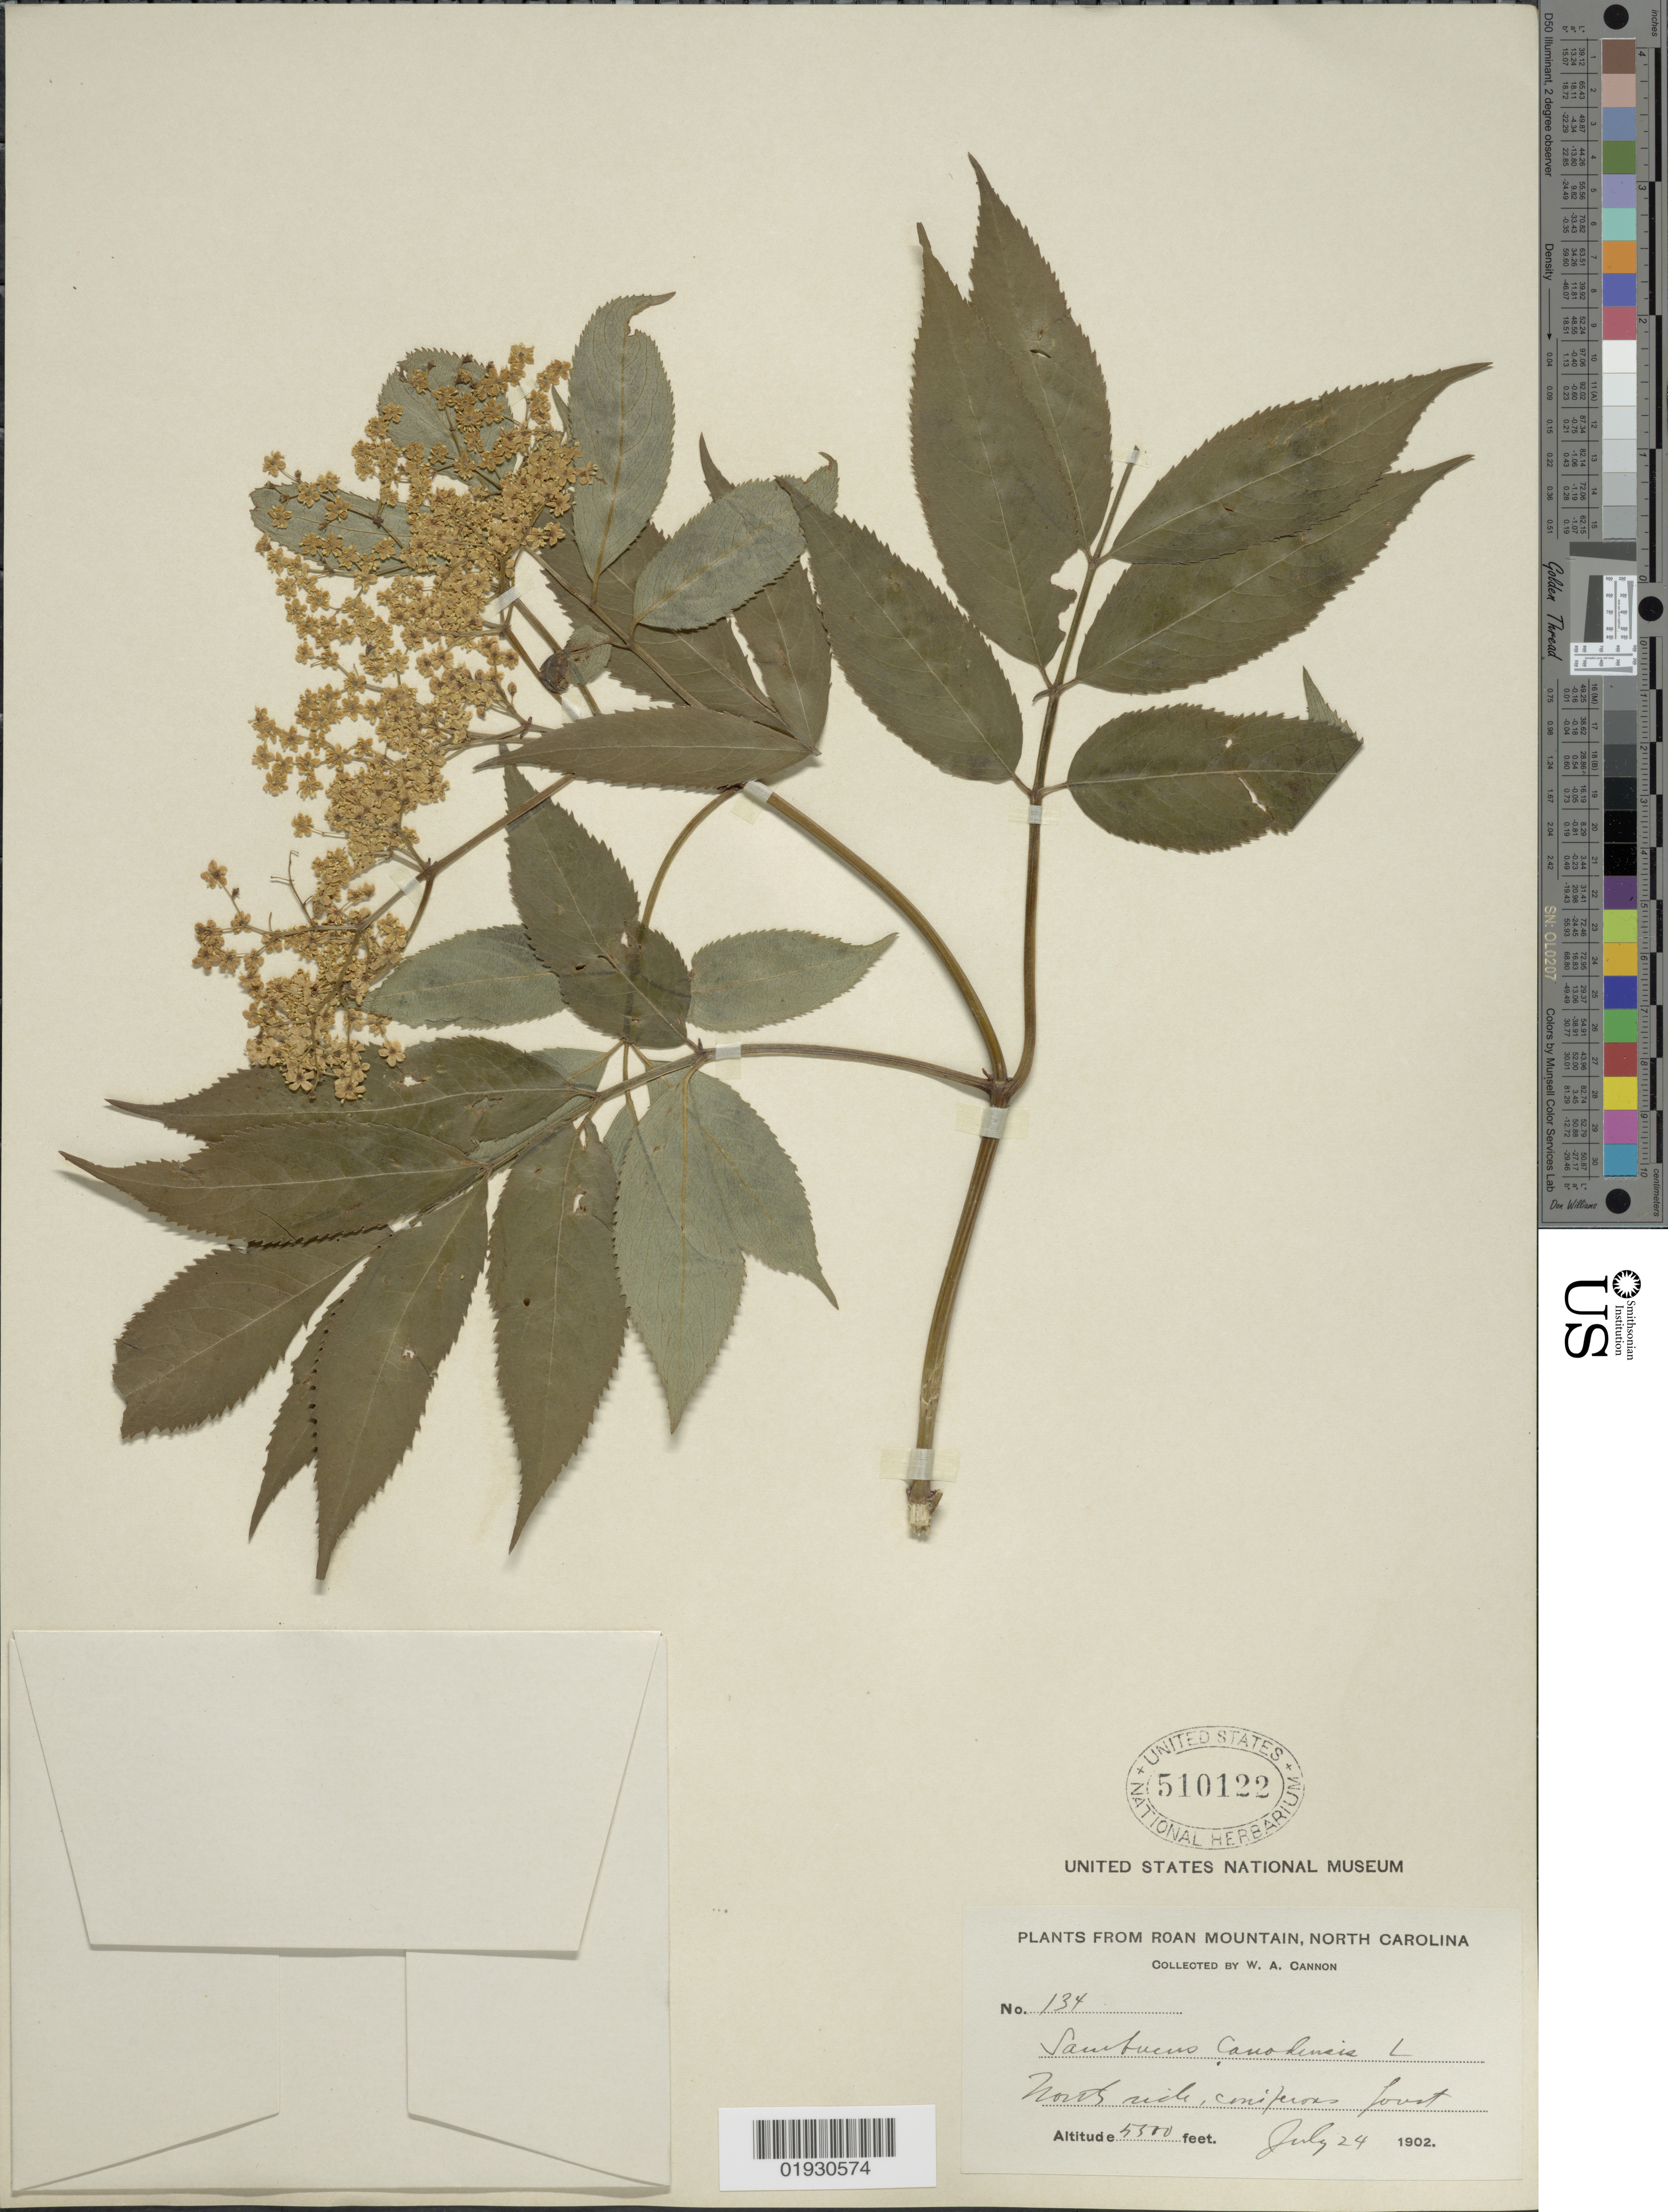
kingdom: Plantae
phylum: Tracheophyta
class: Magnoliopsida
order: Dipsacales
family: Viburnaceae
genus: Sambucus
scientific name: Sambucus canadensis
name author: L.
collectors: W. Cannon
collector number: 134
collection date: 1902-07-24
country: United States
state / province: North Carolina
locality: Roan Mountain.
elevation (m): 1676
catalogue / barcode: US 510122